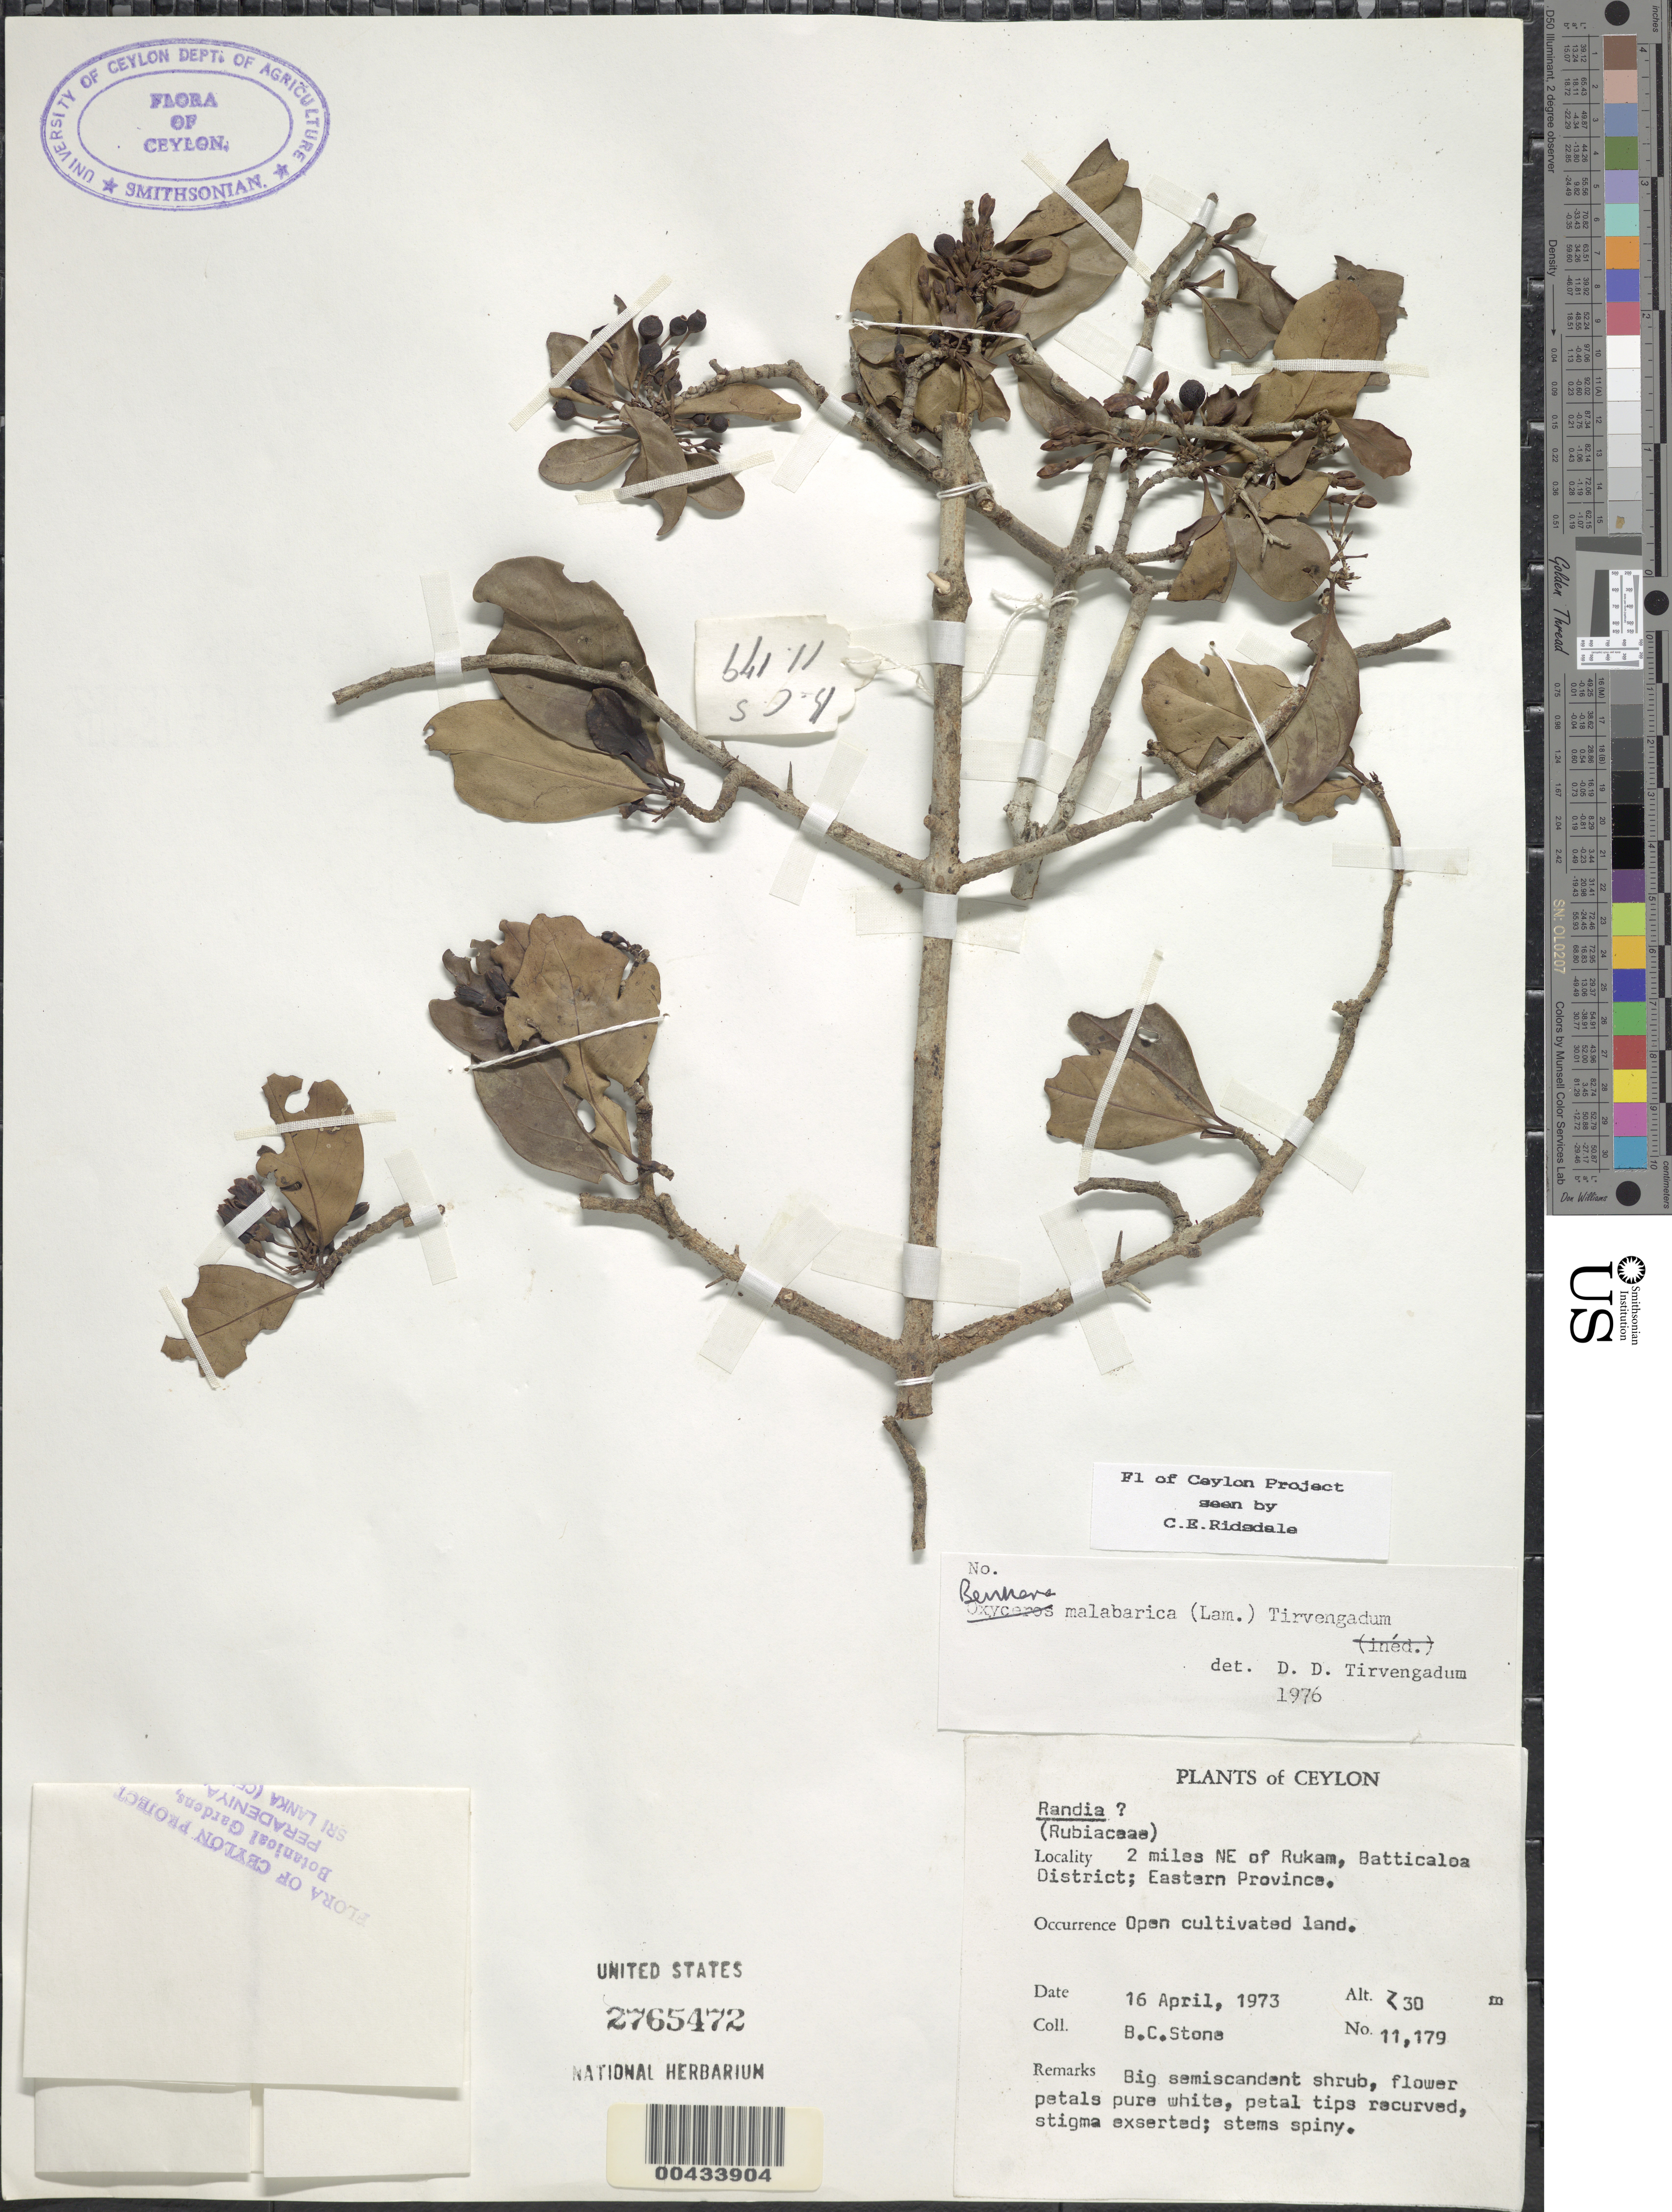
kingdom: Plantae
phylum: Tracheophyta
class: Magnoliopsida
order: Gentianales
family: Rubiaceae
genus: Benkara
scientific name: Benkara malabarica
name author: (Lam.) Tirveng.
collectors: B. C. Stone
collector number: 11179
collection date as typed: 16 Apr 1973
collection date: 1973-04-16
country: Sri Lanka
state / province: Eastern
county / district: Batticaloa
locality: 2 mi NE of Rukam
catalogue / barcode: US 2765472